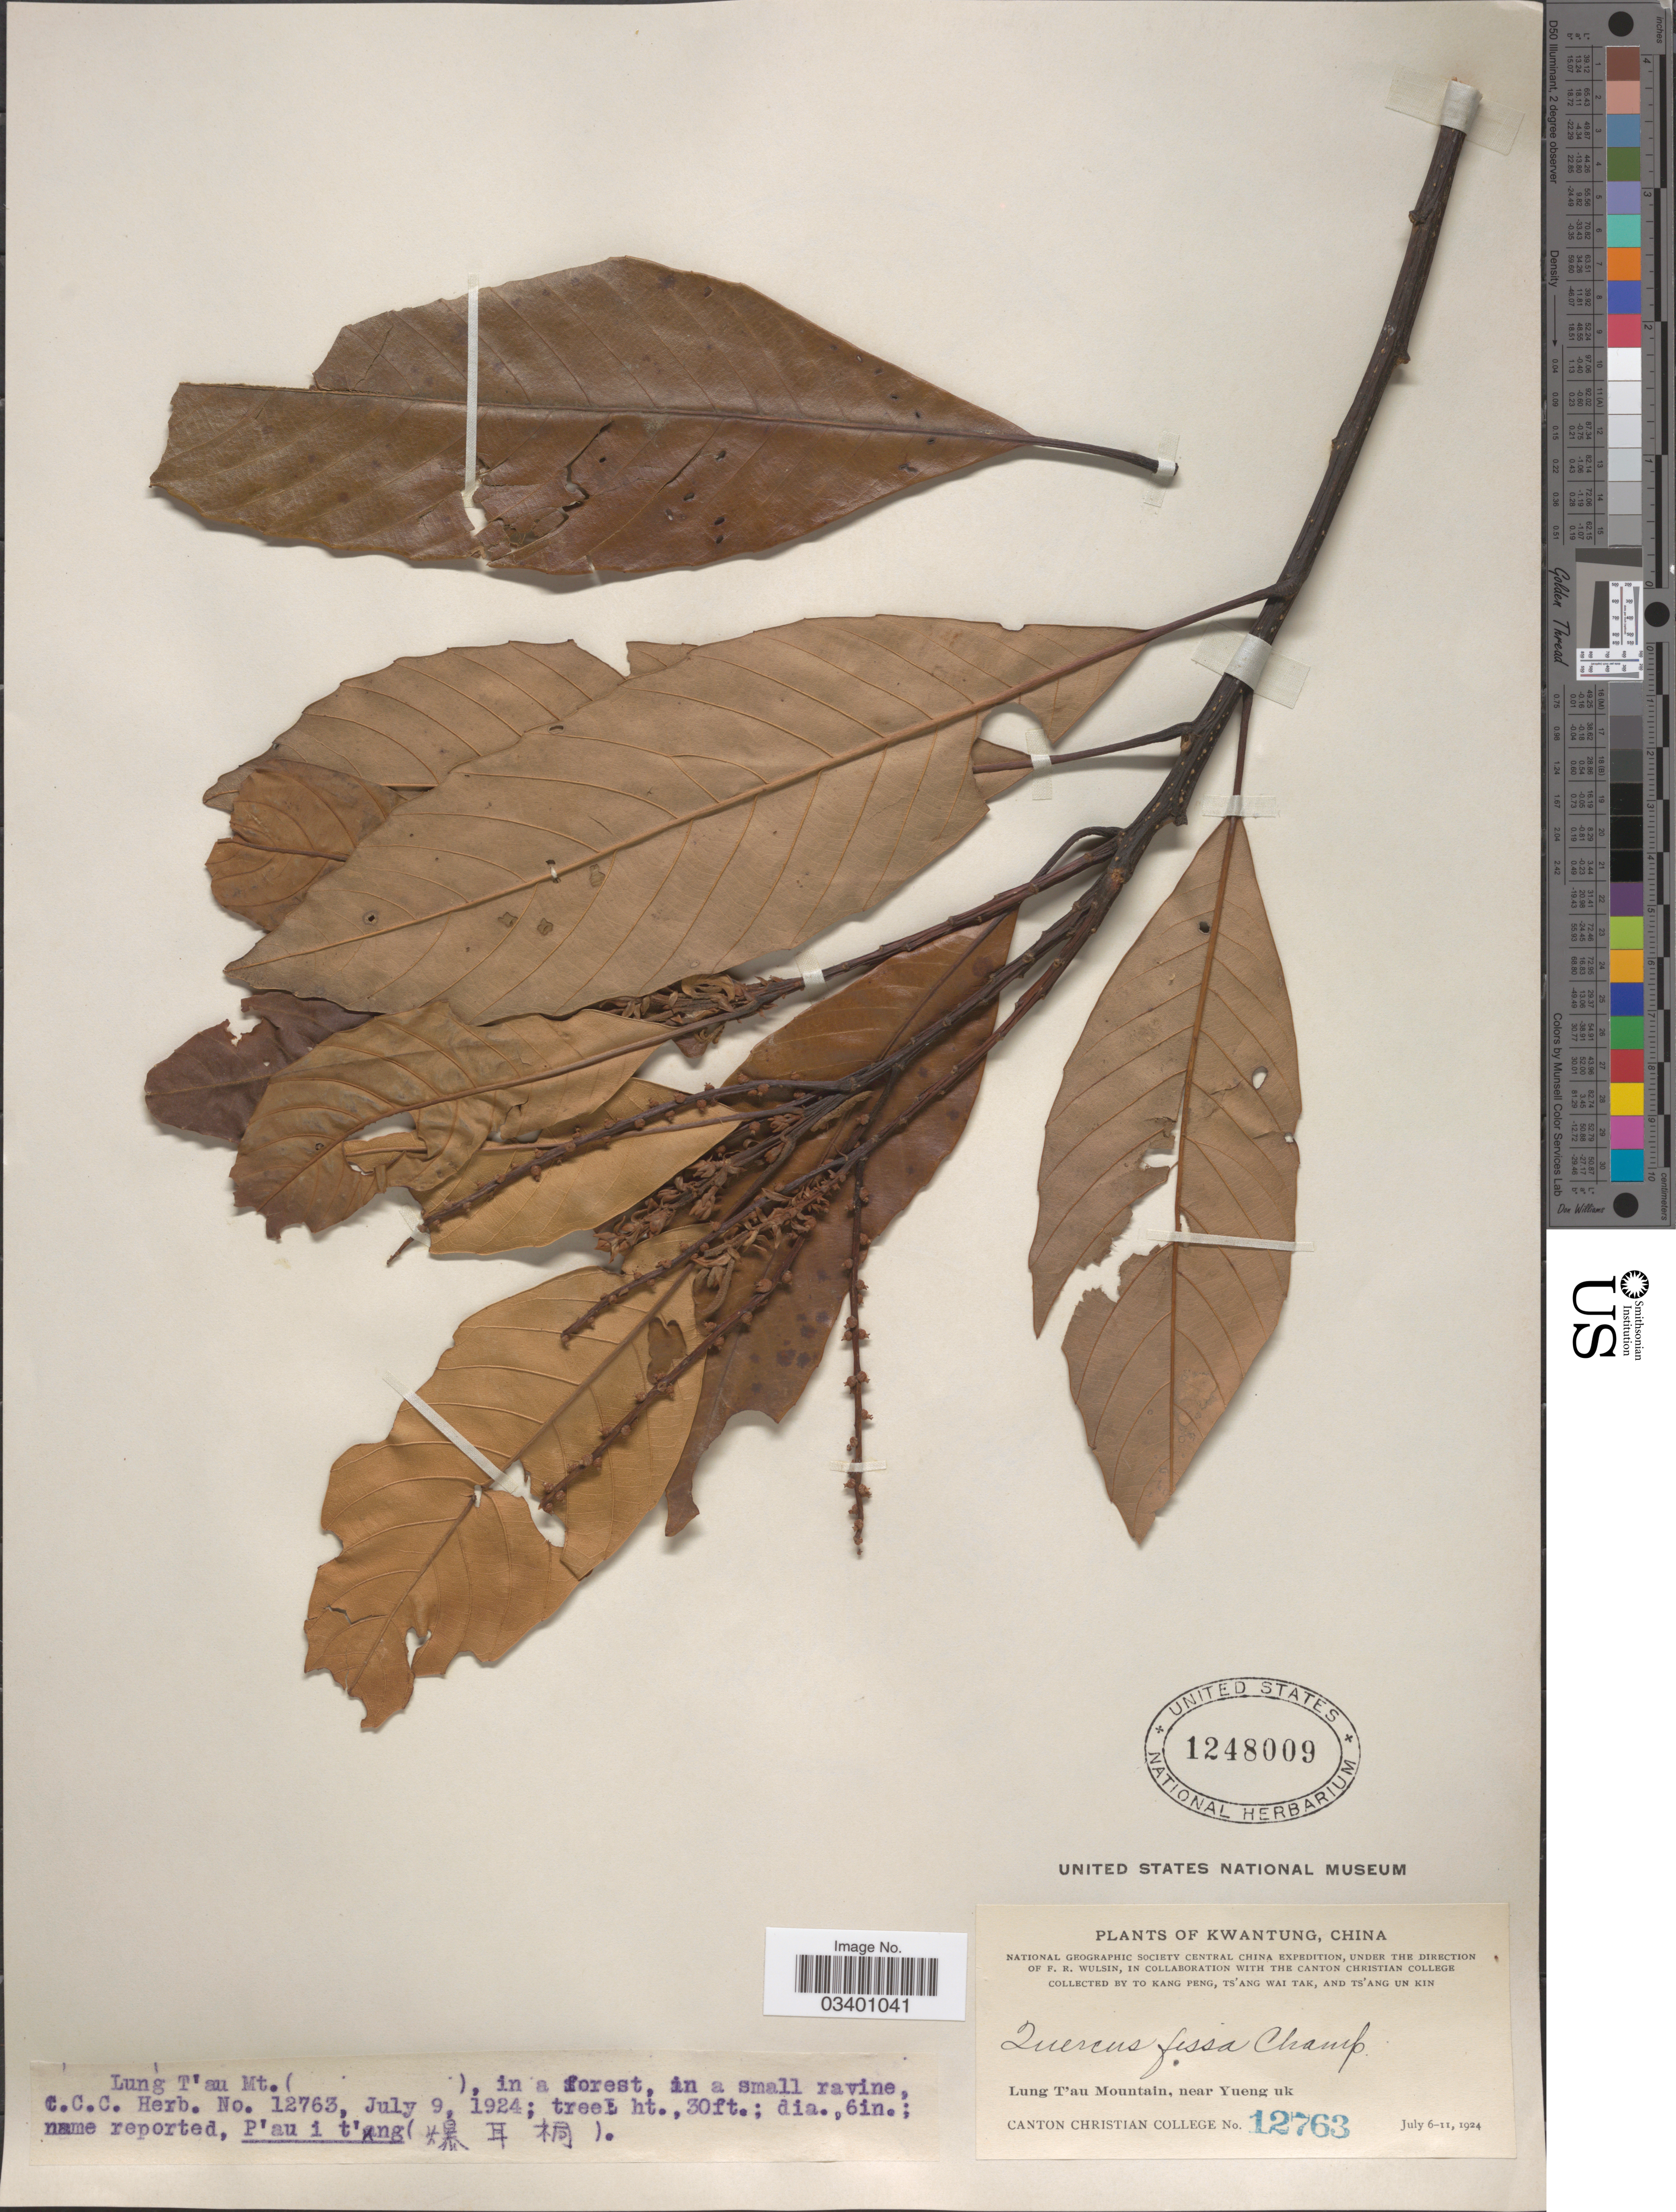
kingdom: Plantae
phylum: Tracheophyta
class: Magnoliopsida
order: Fagales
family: Fagaceae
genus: Castanopsis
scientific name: Castanopsis fissa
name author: (Champ. ex Benth.) Rehder & E.H. Wilson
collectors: Kang Peng To, W. T. Tsang & Ts' Ang Un Kin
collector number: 12763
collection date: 1924-07-09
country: China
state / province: Guangdong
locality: Kwangtung. Lung T'au Mountain, near Yueng uk.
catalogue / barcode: US 1248009